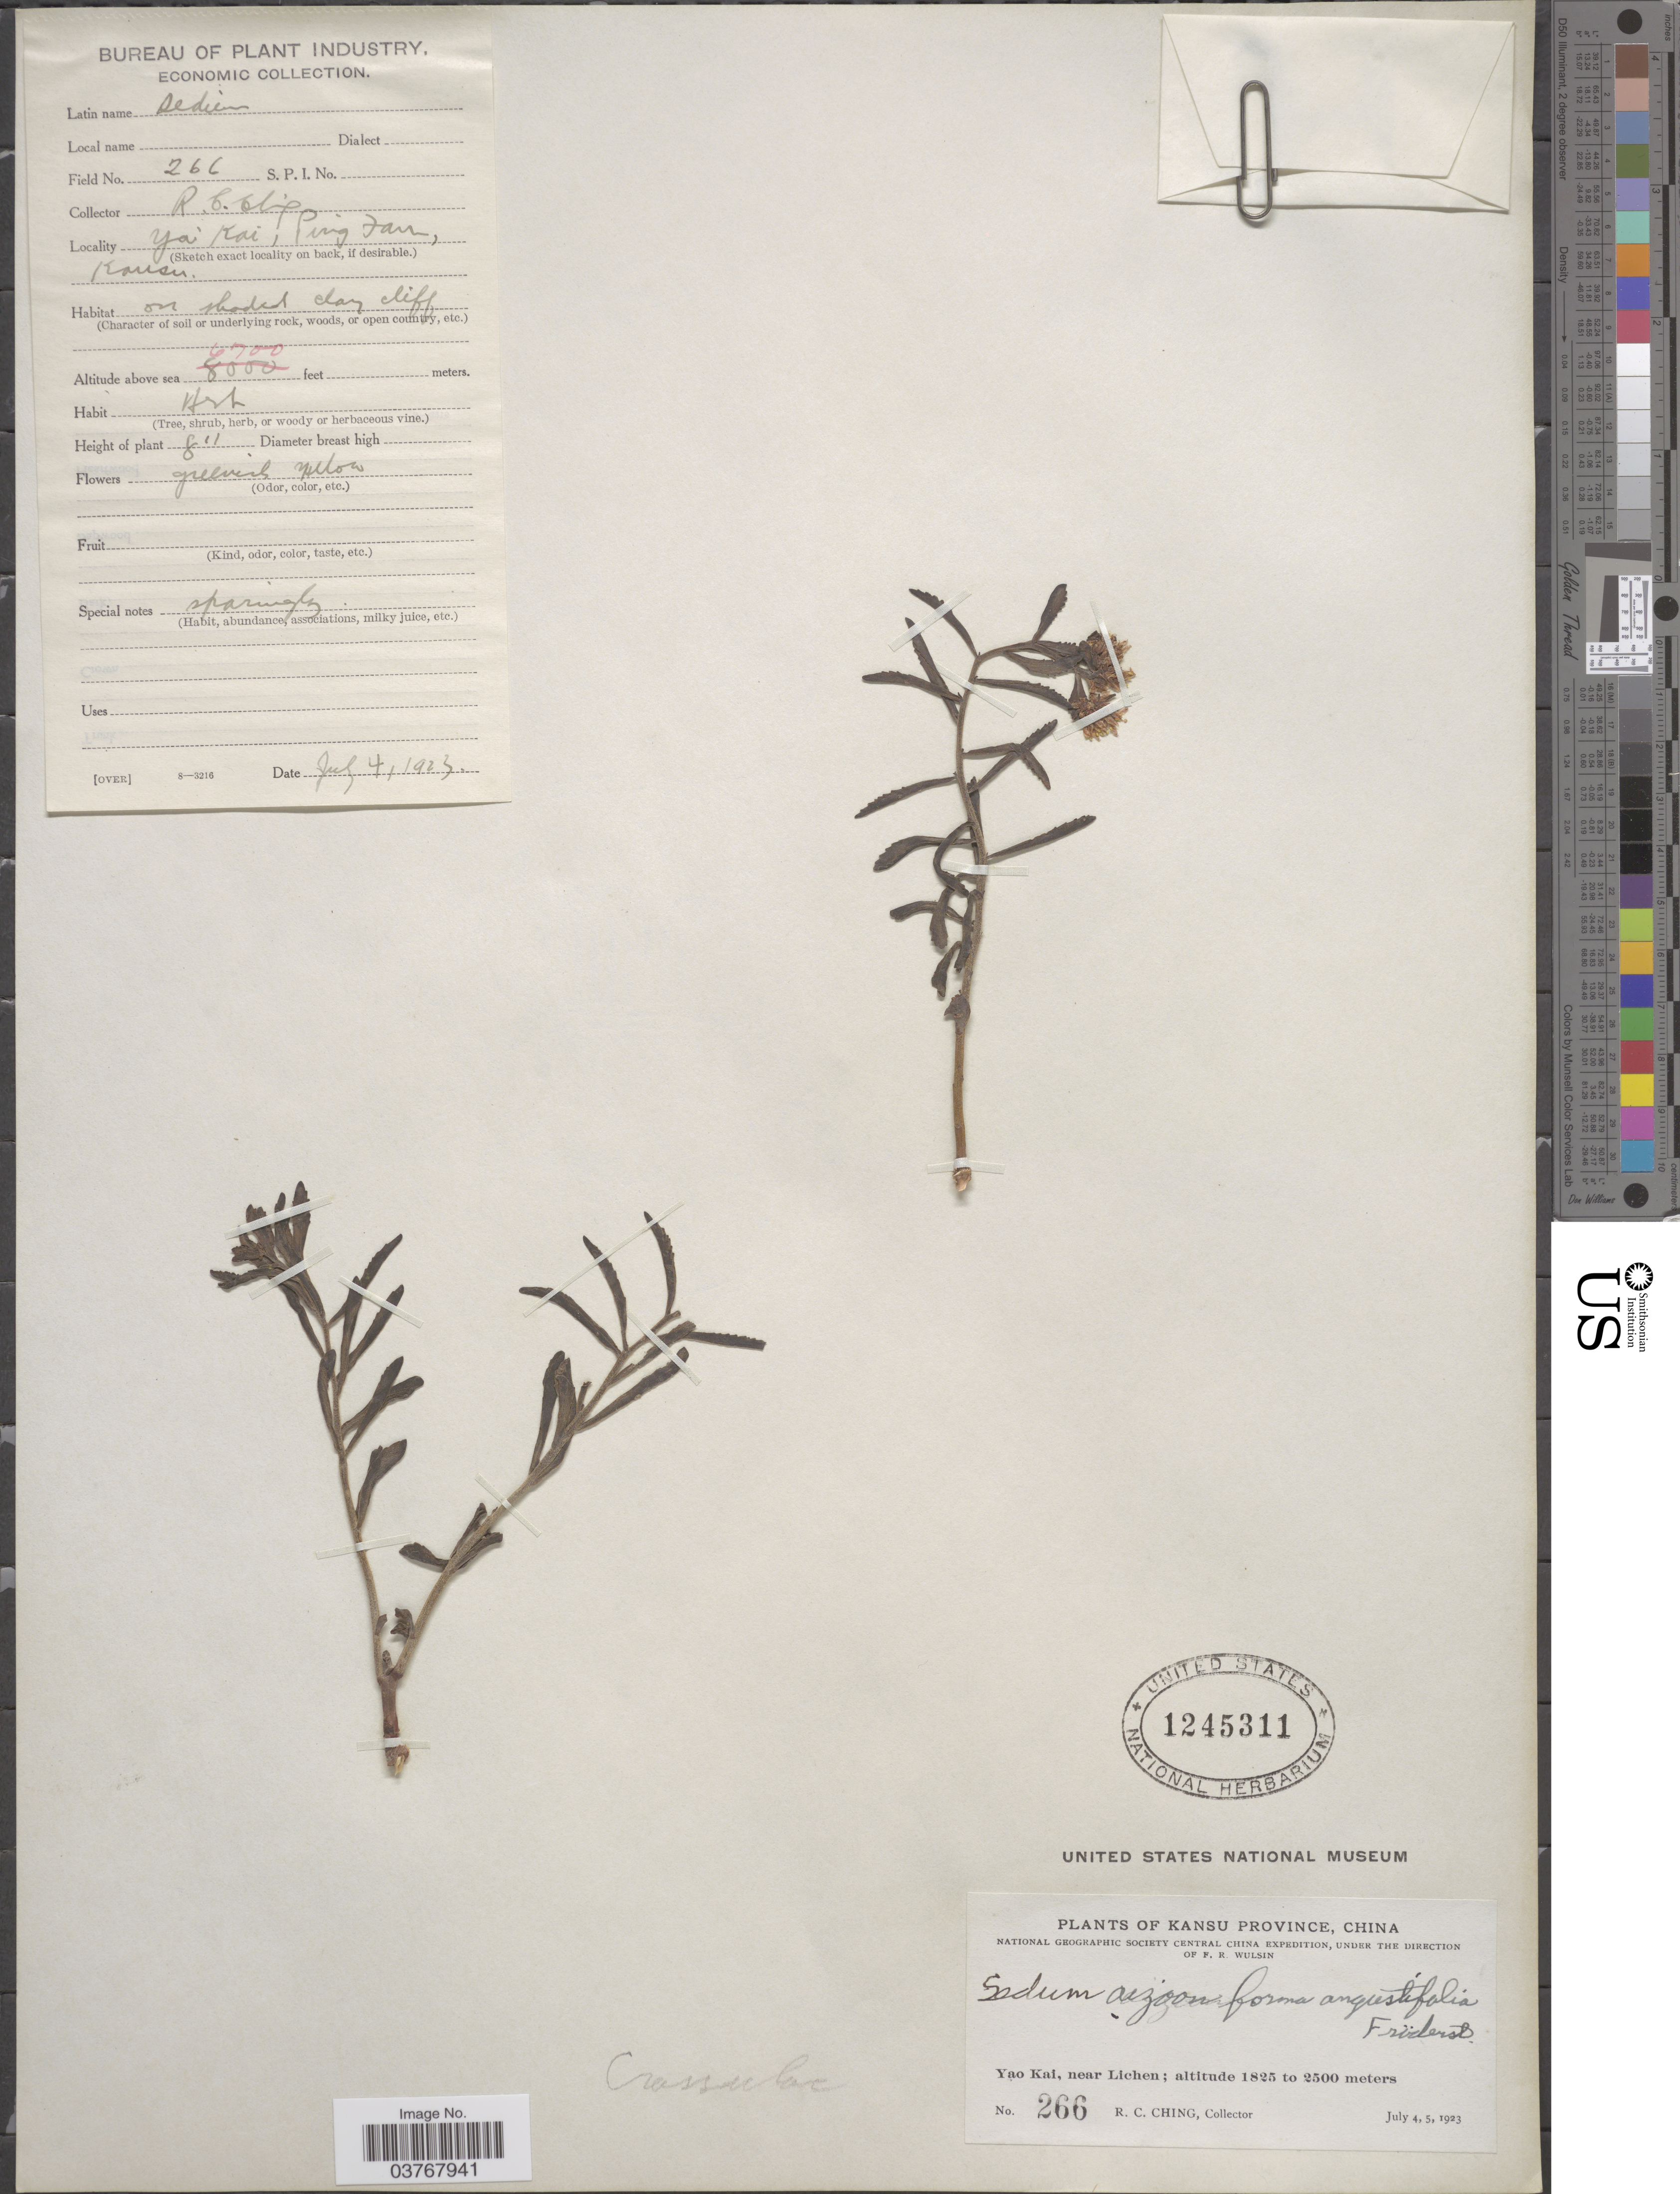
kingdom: Plantae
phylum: Tracheophyta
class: Magnoliopsida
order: Saxifragales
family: Crassulaceae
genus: Phedimus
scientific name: Phedimus aizoon var. yamatutae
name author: (N. Kitagawa) H. Ohba et al.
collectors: R. C. Ching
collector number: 266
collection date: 1923-07-04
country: China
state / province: Gansu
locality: Ping Fan. Kansu Province. Yao Kai, near Lichen.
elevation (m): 2042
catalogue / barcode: US 1245311